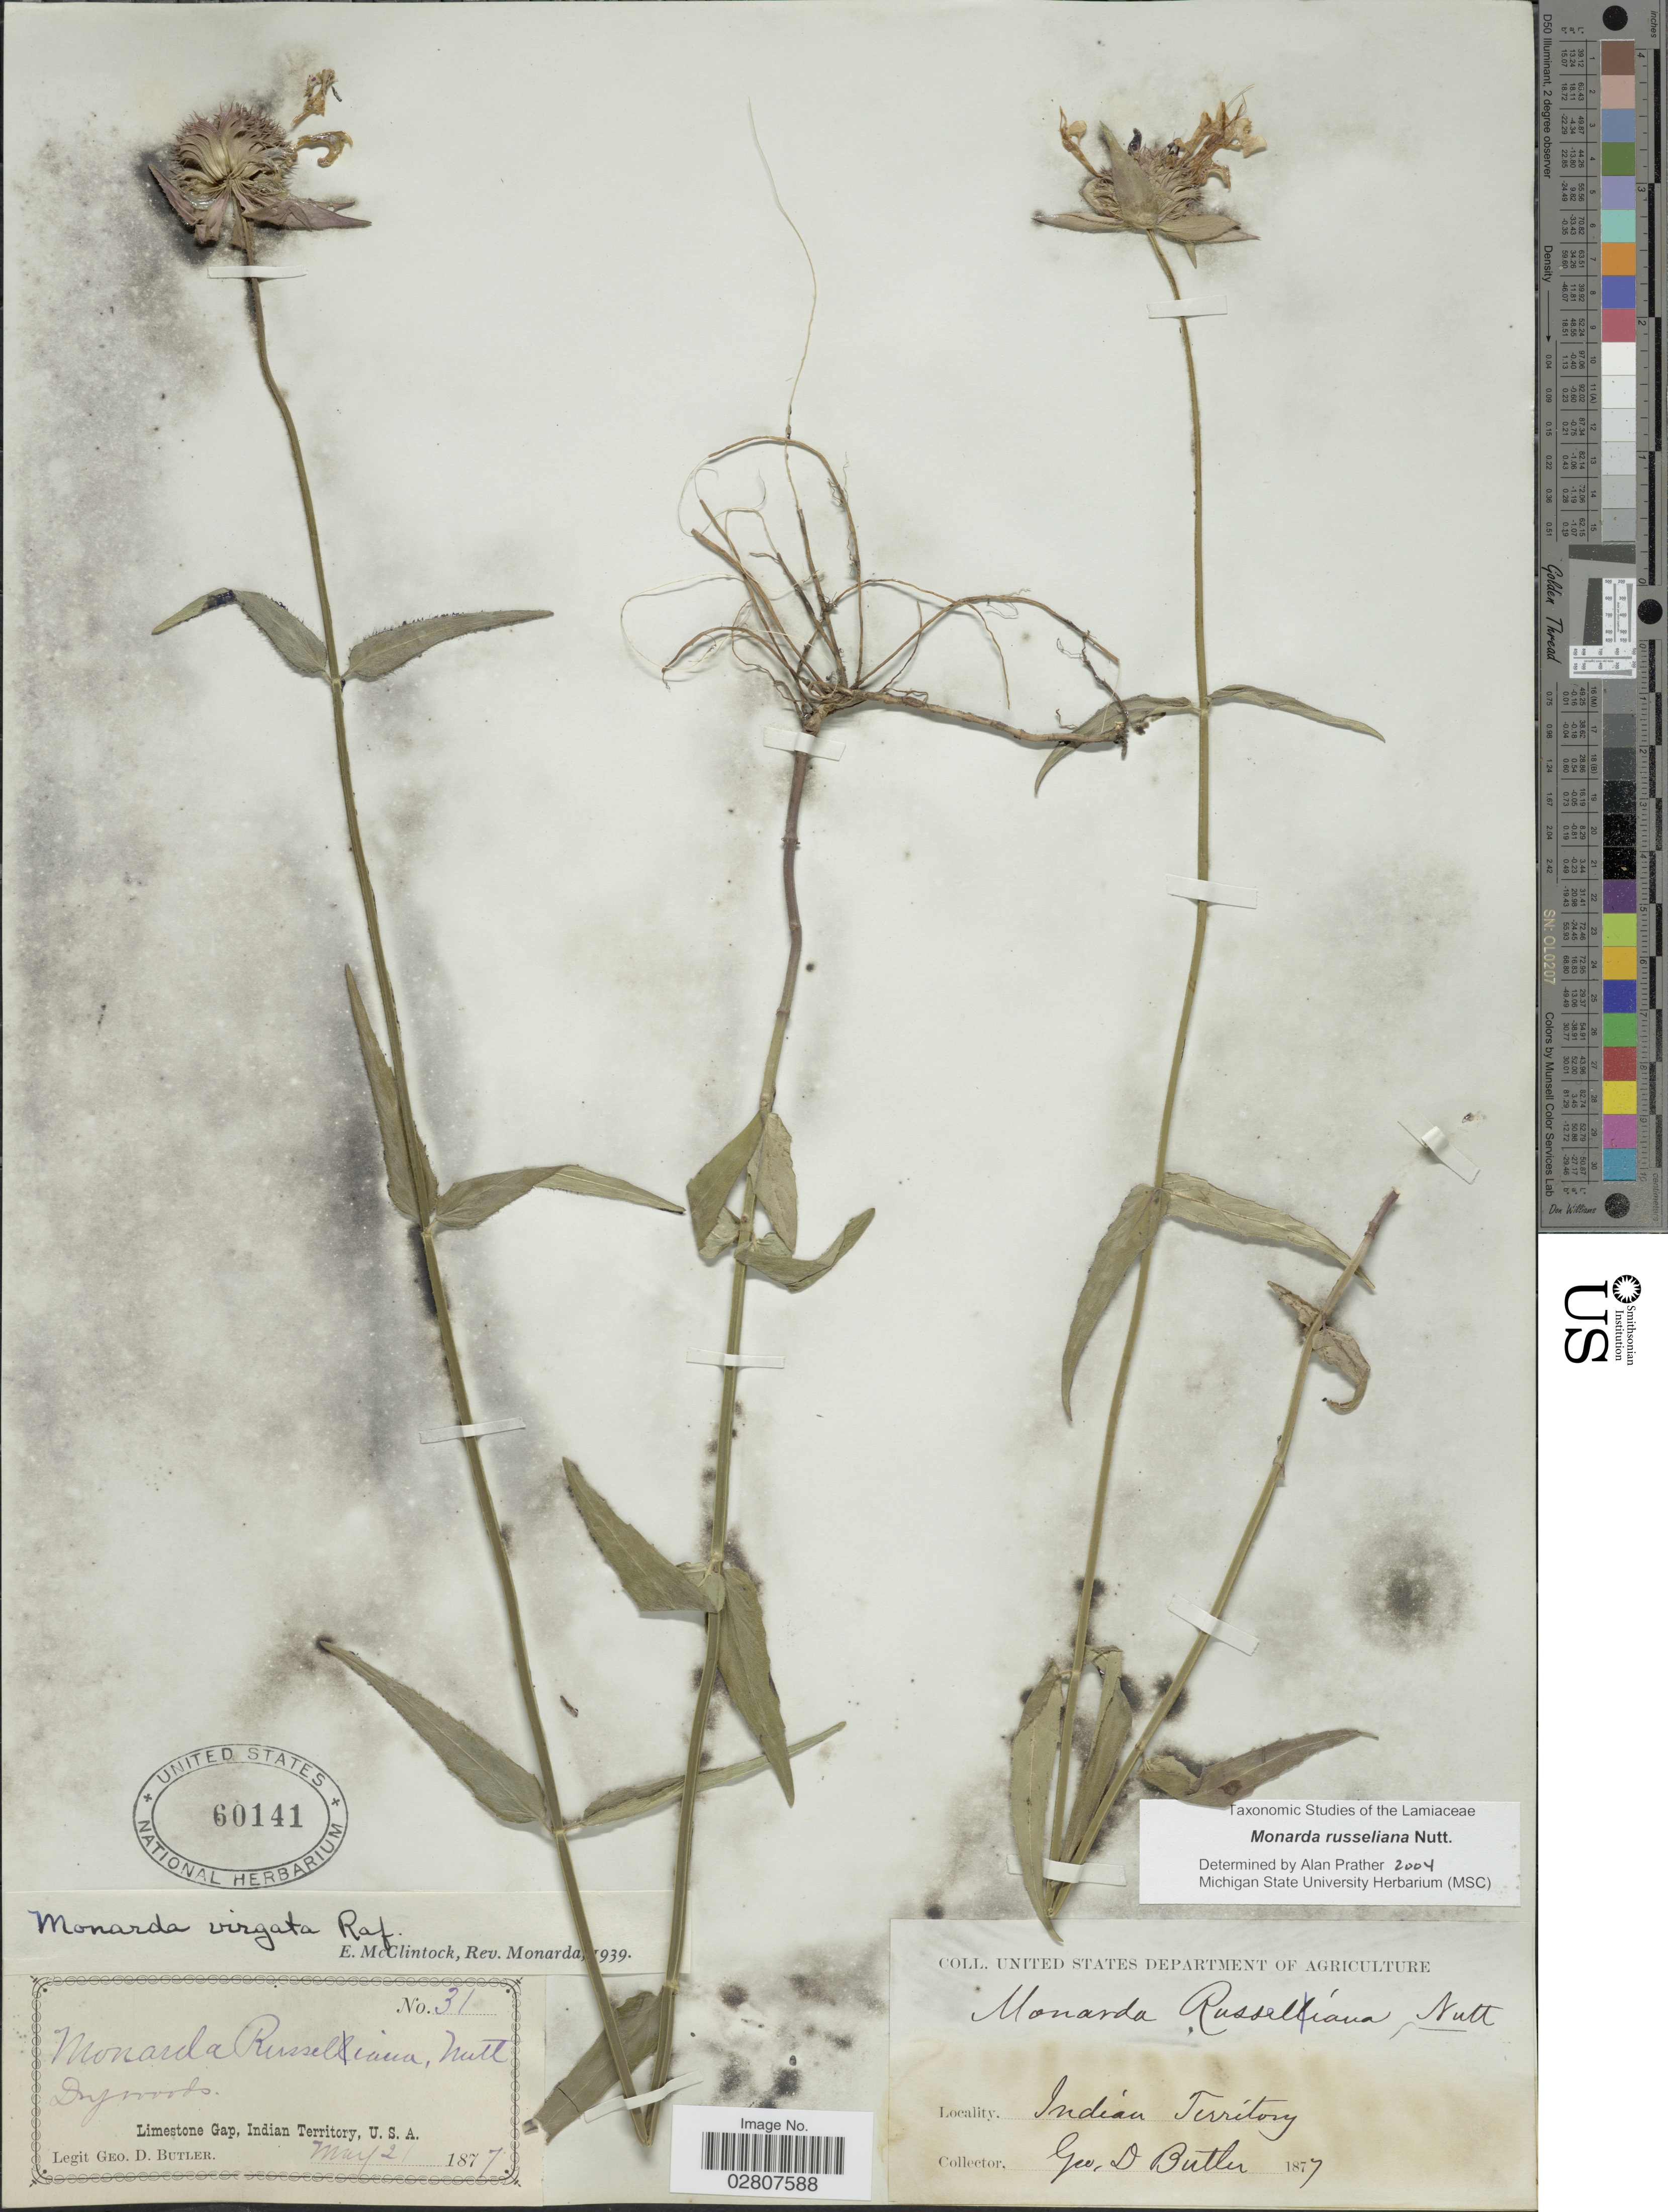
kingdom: Plantae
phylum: Tracheophyta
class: Magnoliopsida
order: Lamiales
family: Lamiaceae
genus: Monarda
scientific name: Monarda russeliana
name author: Nutt.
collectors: G. D. Butler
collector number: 31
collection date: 1877-05-21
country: United States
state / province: Oklahoma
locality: Limestone Gap, Indian Territory.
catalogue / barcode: US 60141